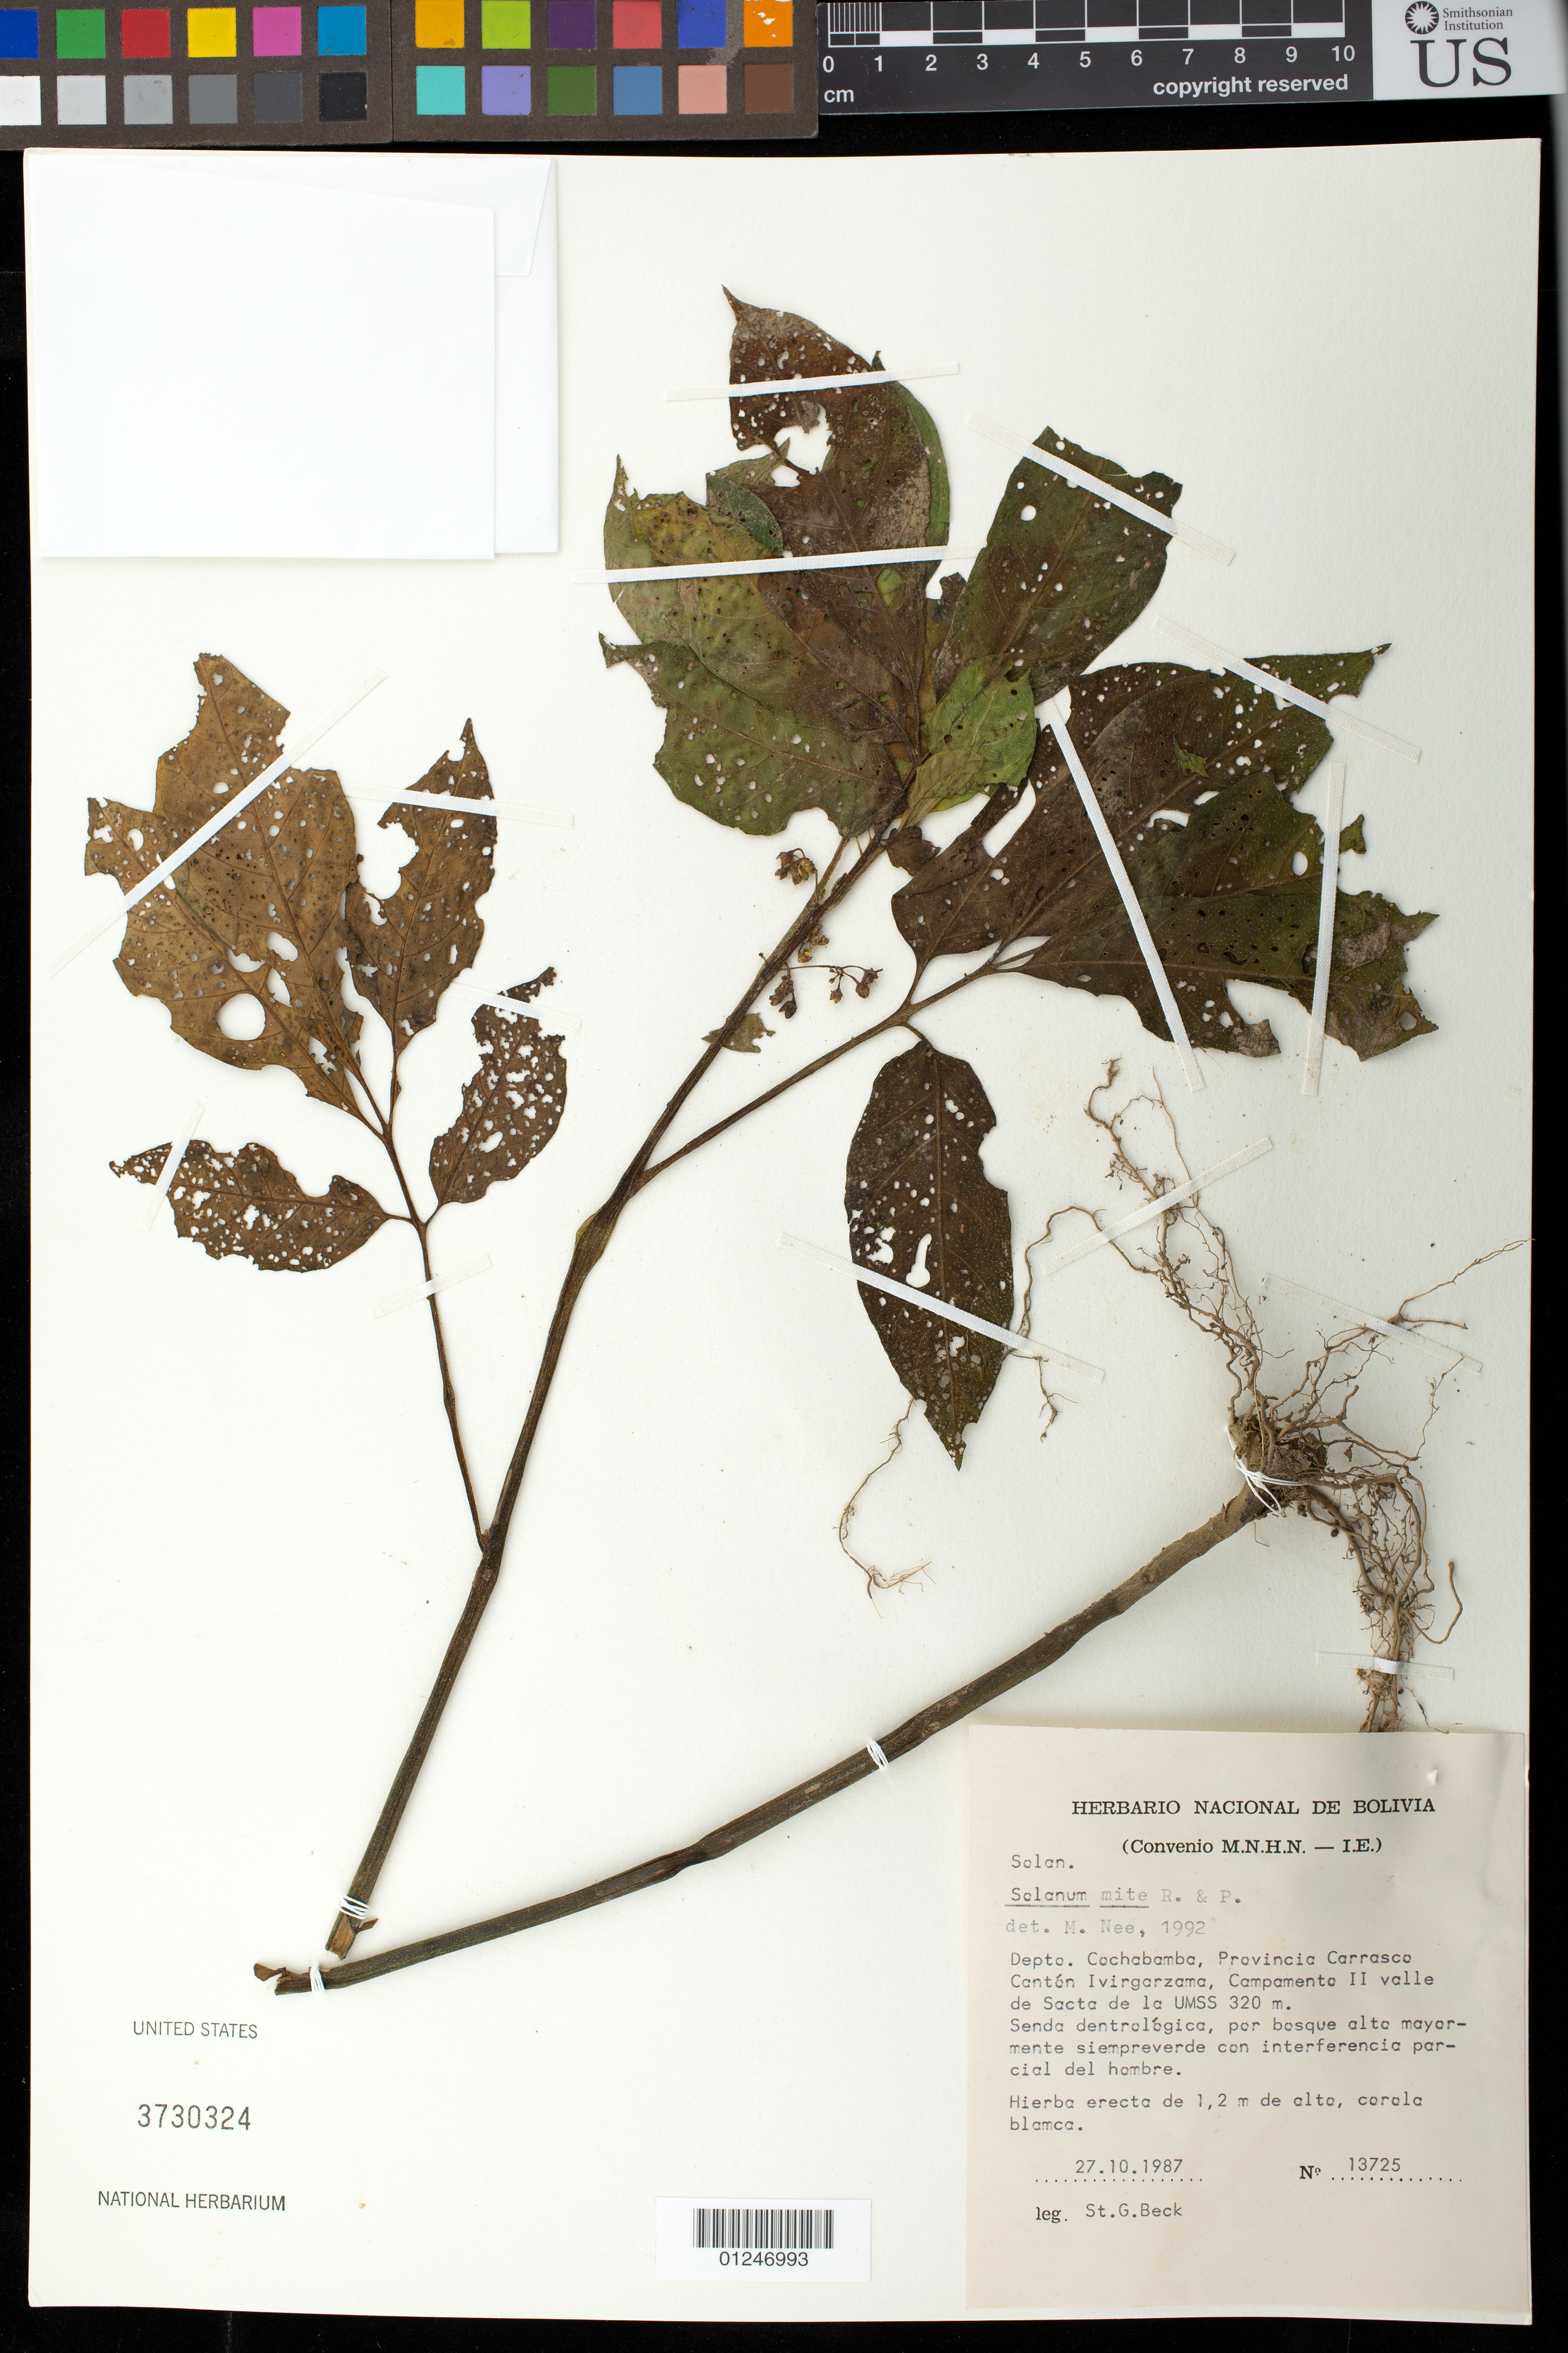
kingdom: Plantae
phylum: Tracheophyta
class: Magnoliopsida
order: Solanales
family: Solanaceae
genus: Solanum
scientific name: Solanum mite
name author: Ruiz & Pav.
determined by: Nee, M.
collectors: S. G. Beck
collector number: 13725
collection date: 1987-10-27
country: Bolivia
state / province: Cochabamba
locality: Prov. Carrasco Canton Irvirgarzama, Campamento II valle de Sacto de la UMSS 320 m.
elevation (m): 320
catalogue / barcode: US 3730324